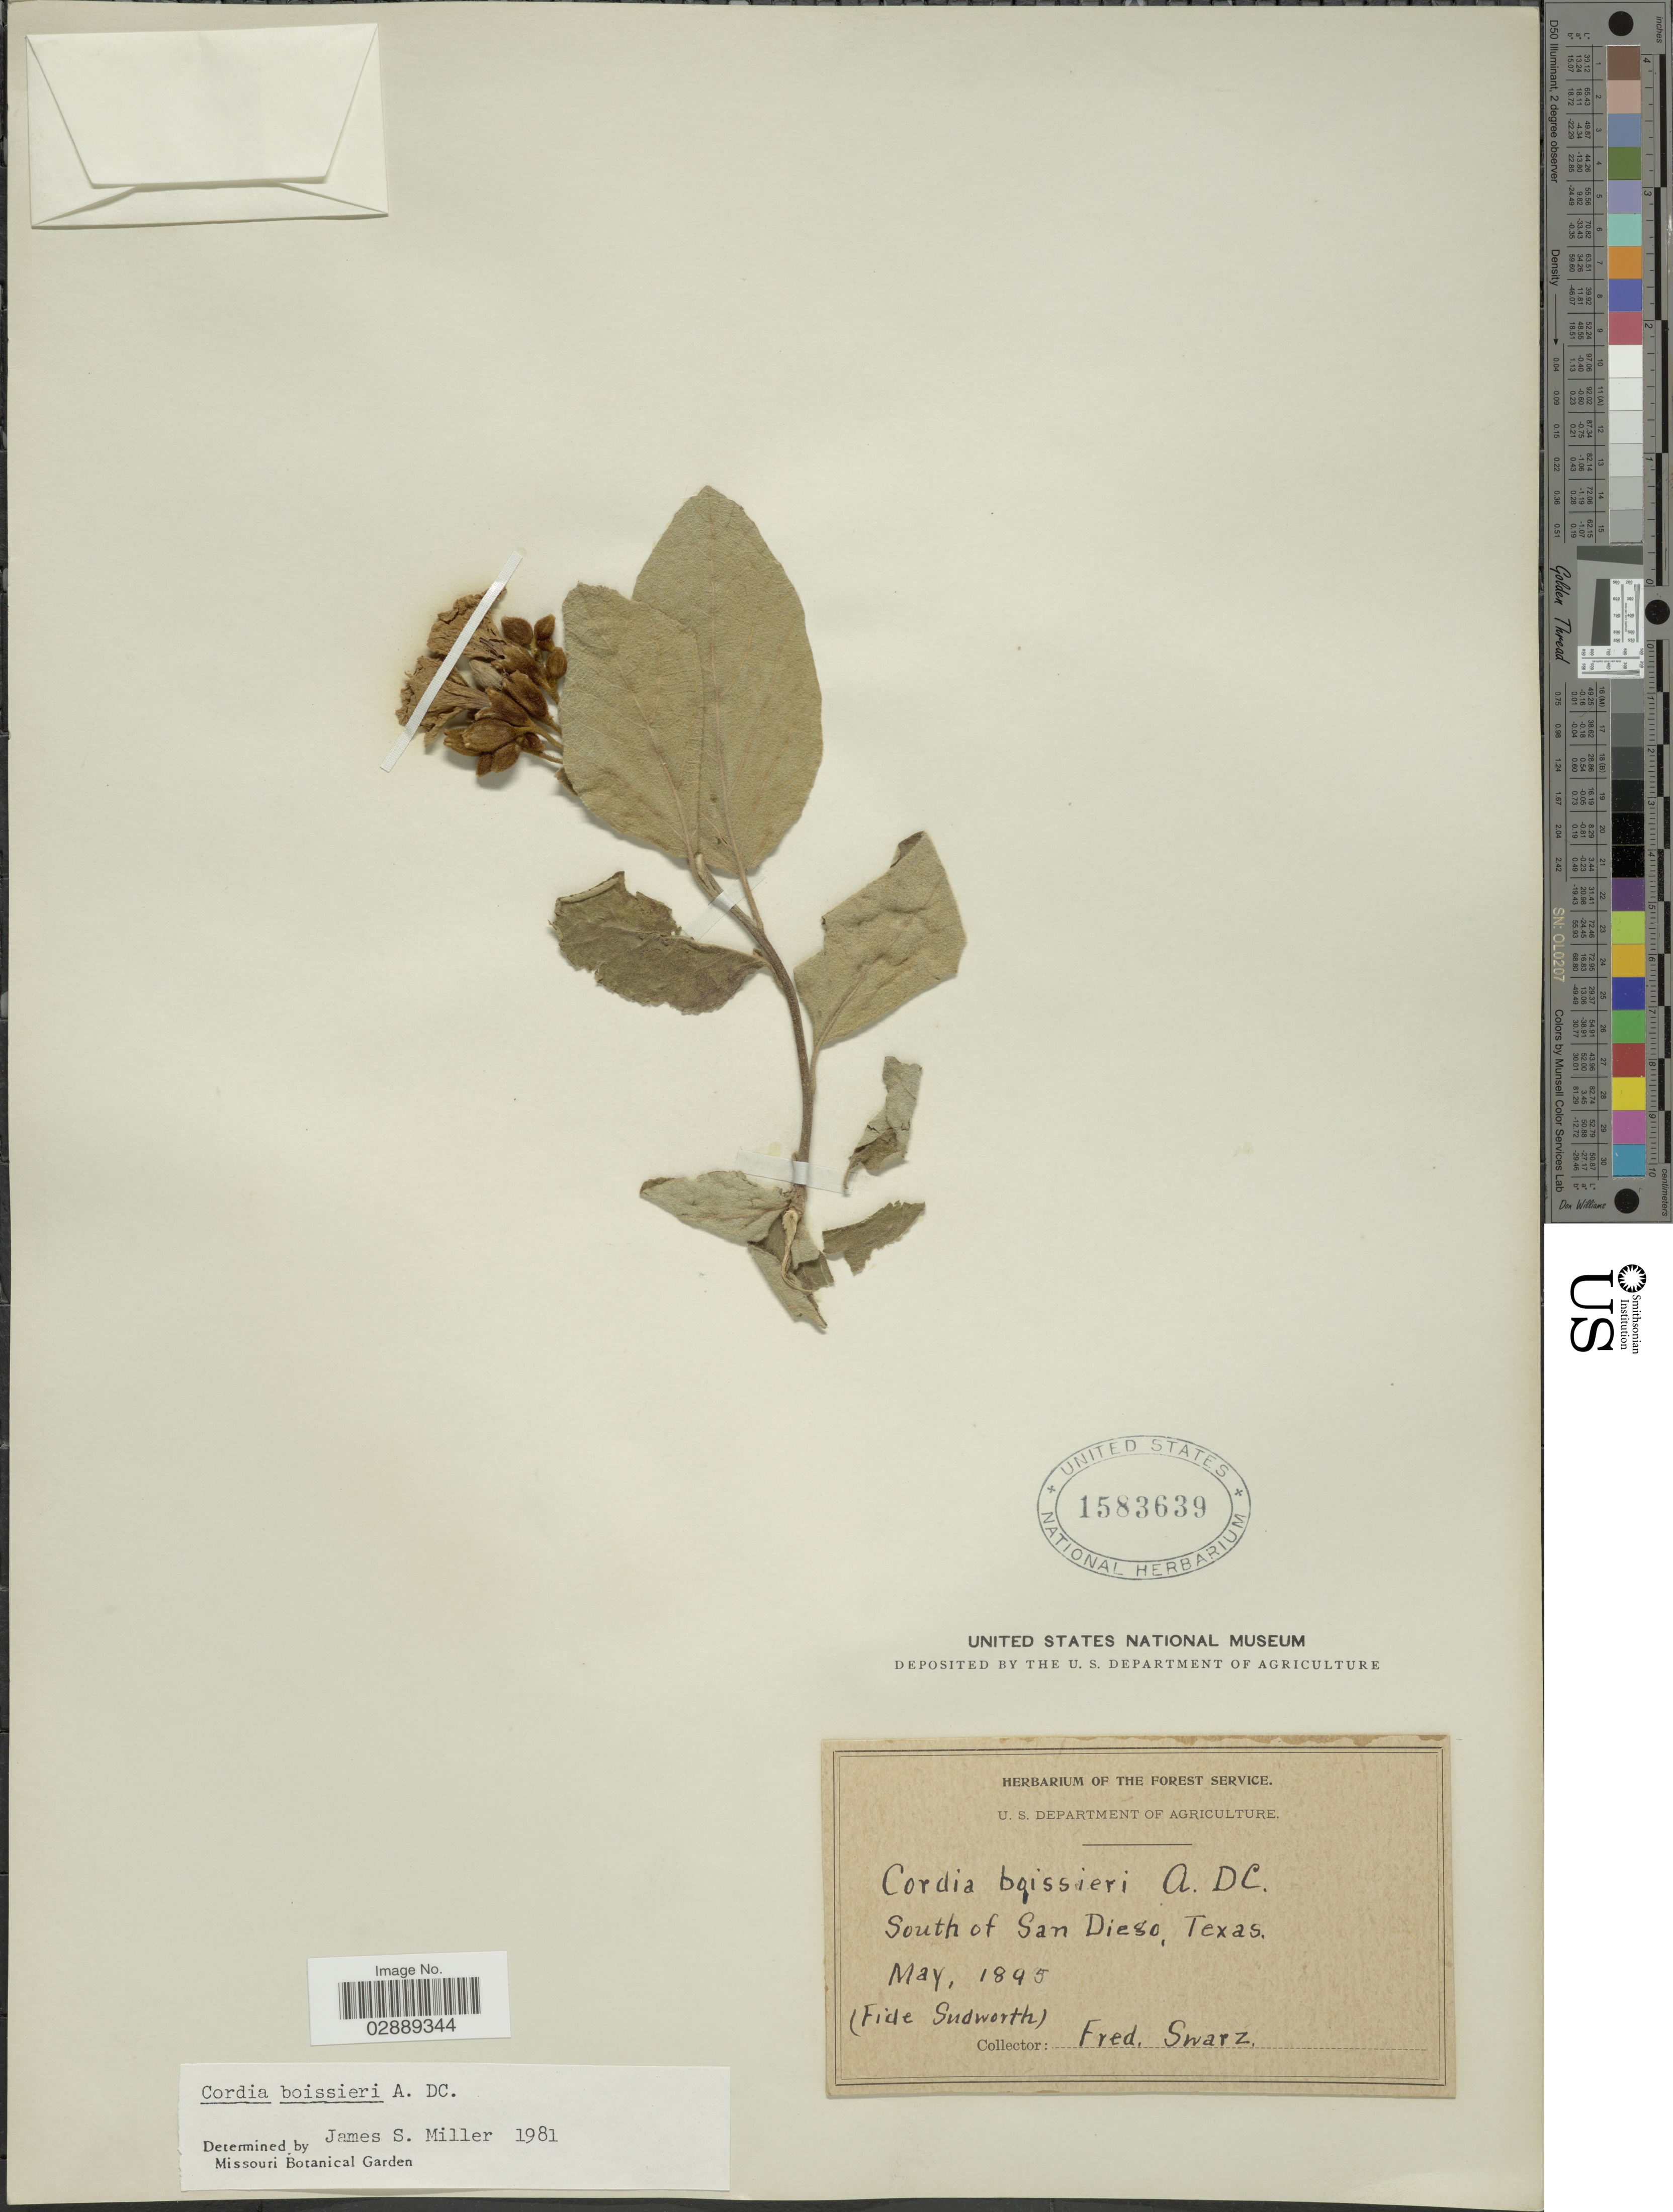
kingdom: Plantae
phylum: Tracheophyta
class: Magnoliopsida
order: Boraginales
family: Cordiaceae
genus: Cordia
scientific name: Cordia boissieri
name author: A. DC.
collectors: F. Swarz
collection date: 1895-05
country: United States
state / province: Texas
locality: South of San Diego.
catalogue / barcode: US 1583639